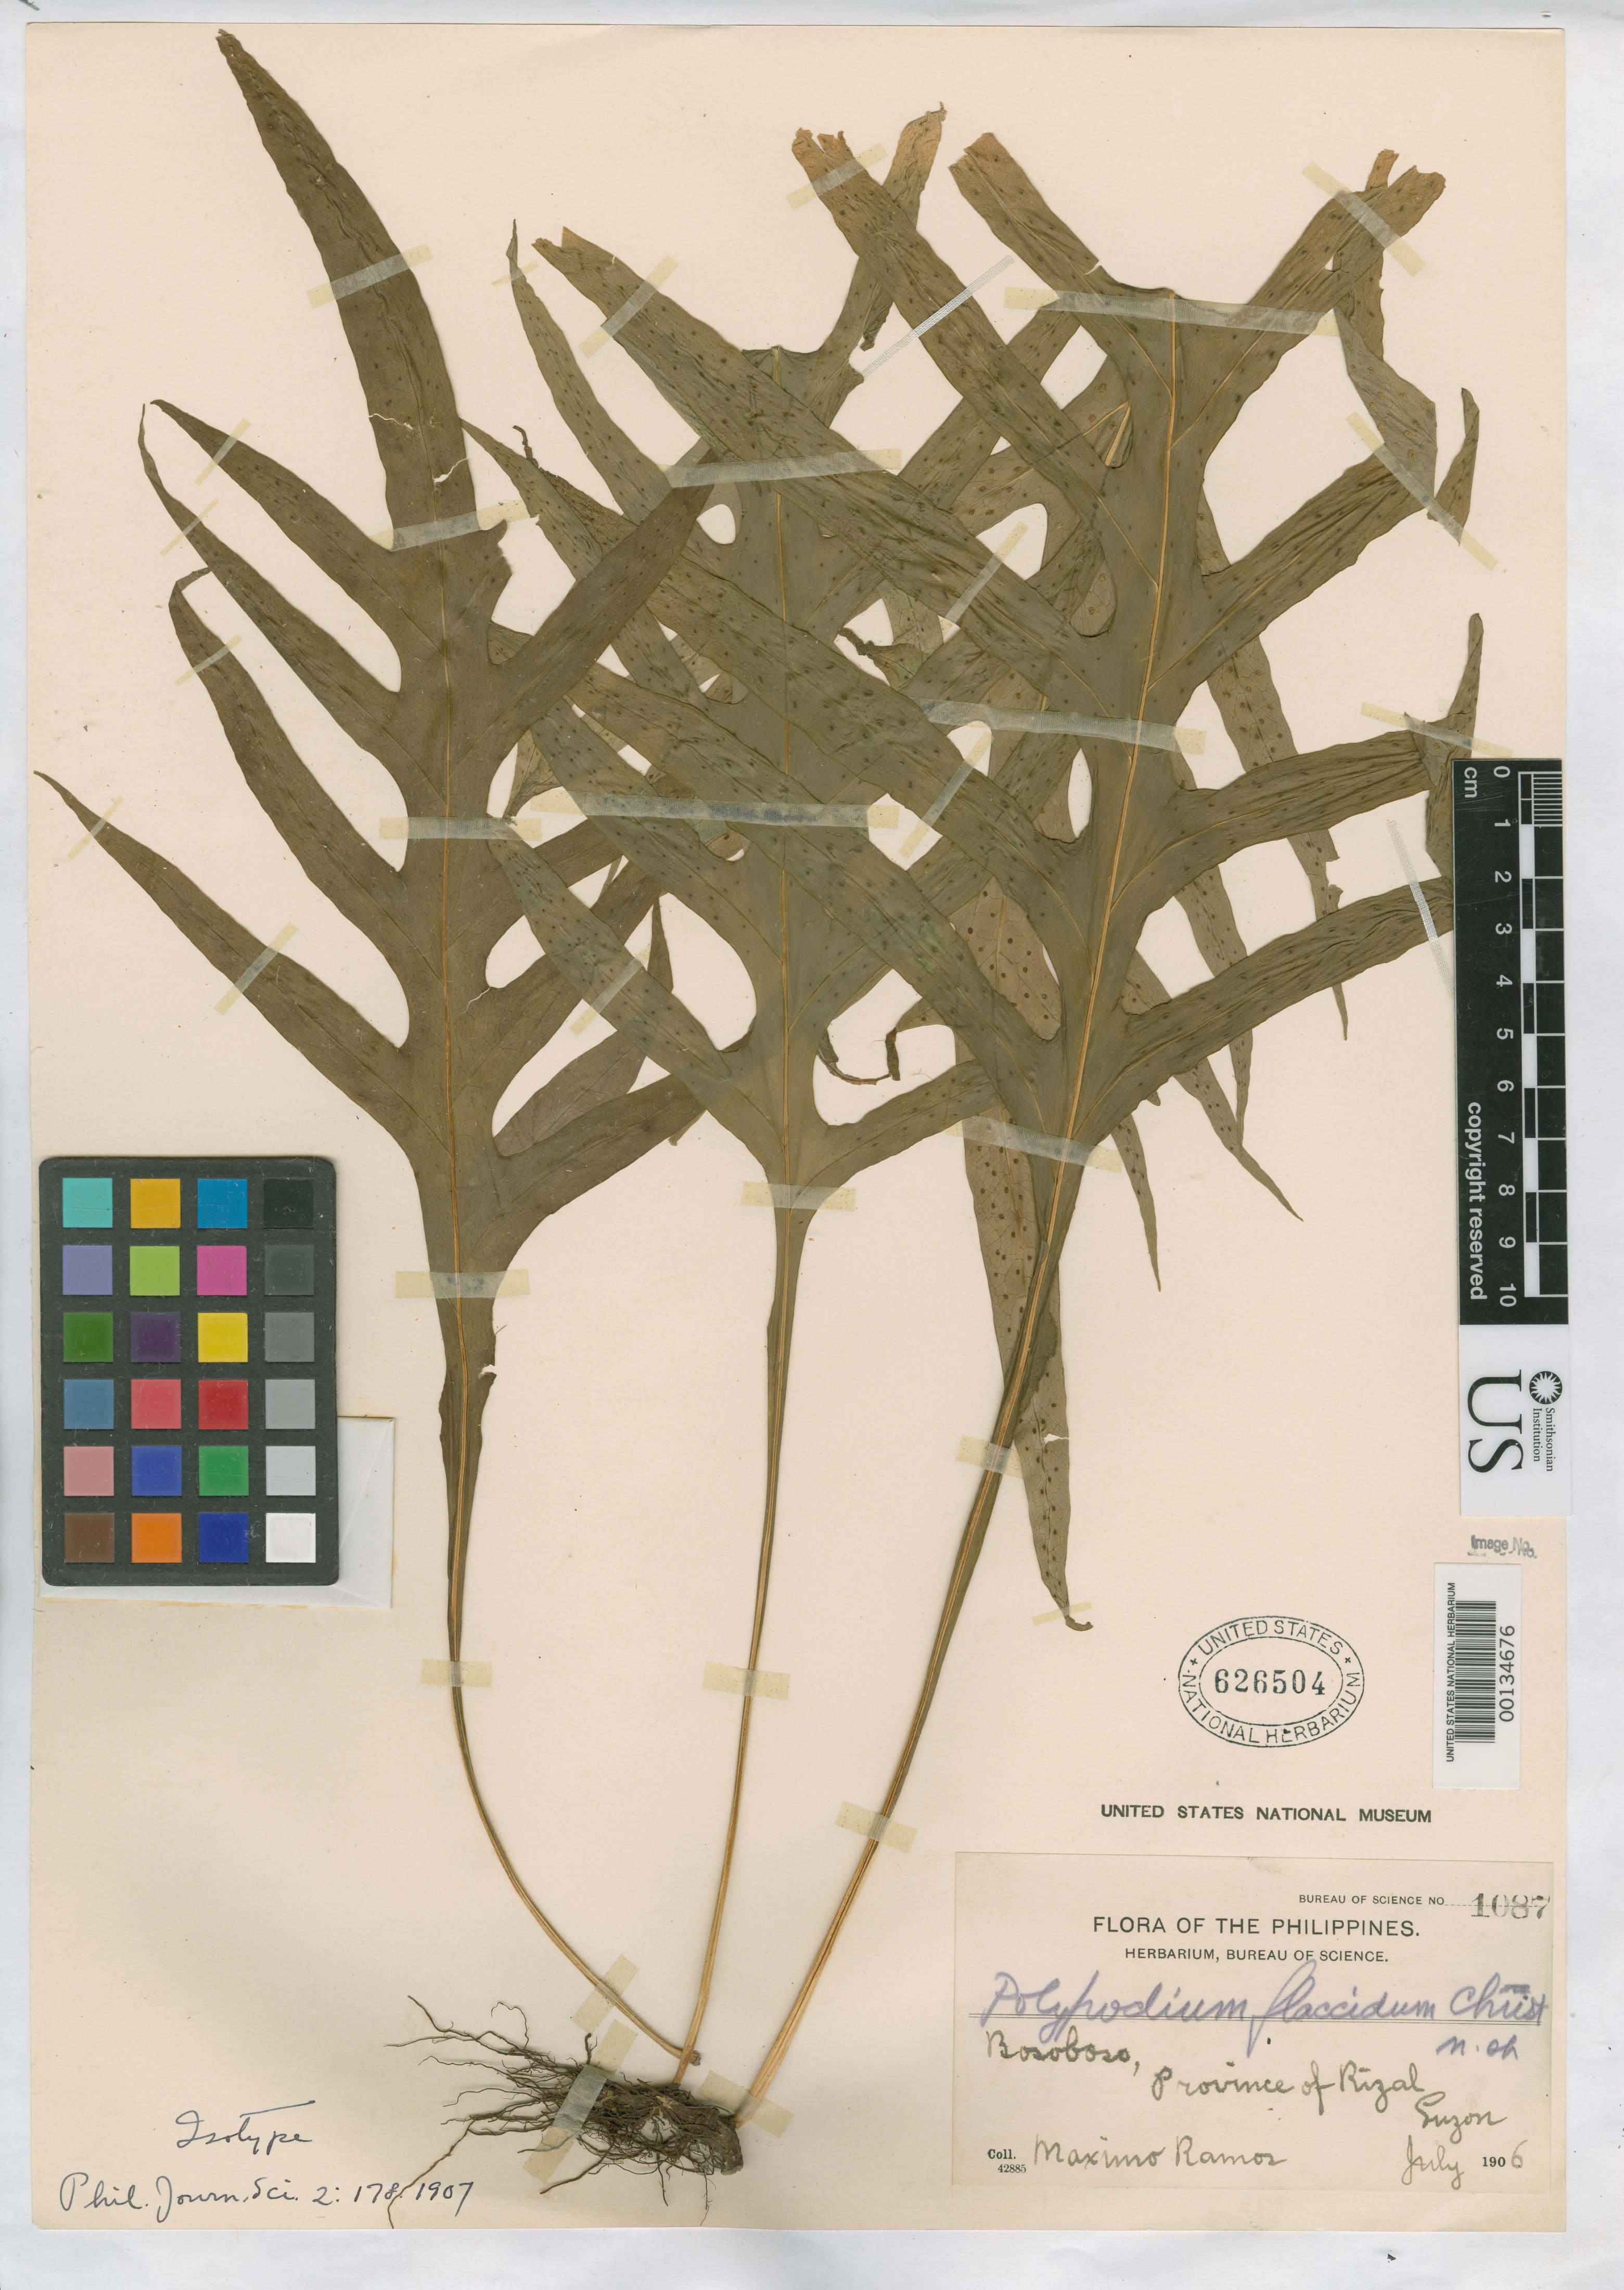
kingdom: Plantae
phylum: Tracheophyta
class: Polypodiopsida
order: Polypodiales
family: Polypodiaceae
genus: Polypodium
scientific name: Polypodium flaccidum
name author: Christ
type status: Isotype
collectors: M. Ramos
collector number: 1087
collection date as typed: Jul 1906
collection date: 1906-07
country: Philippines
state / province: Calabarzon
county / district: Rizal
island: Luzon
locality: Bosoboso.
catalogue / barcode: US 626504